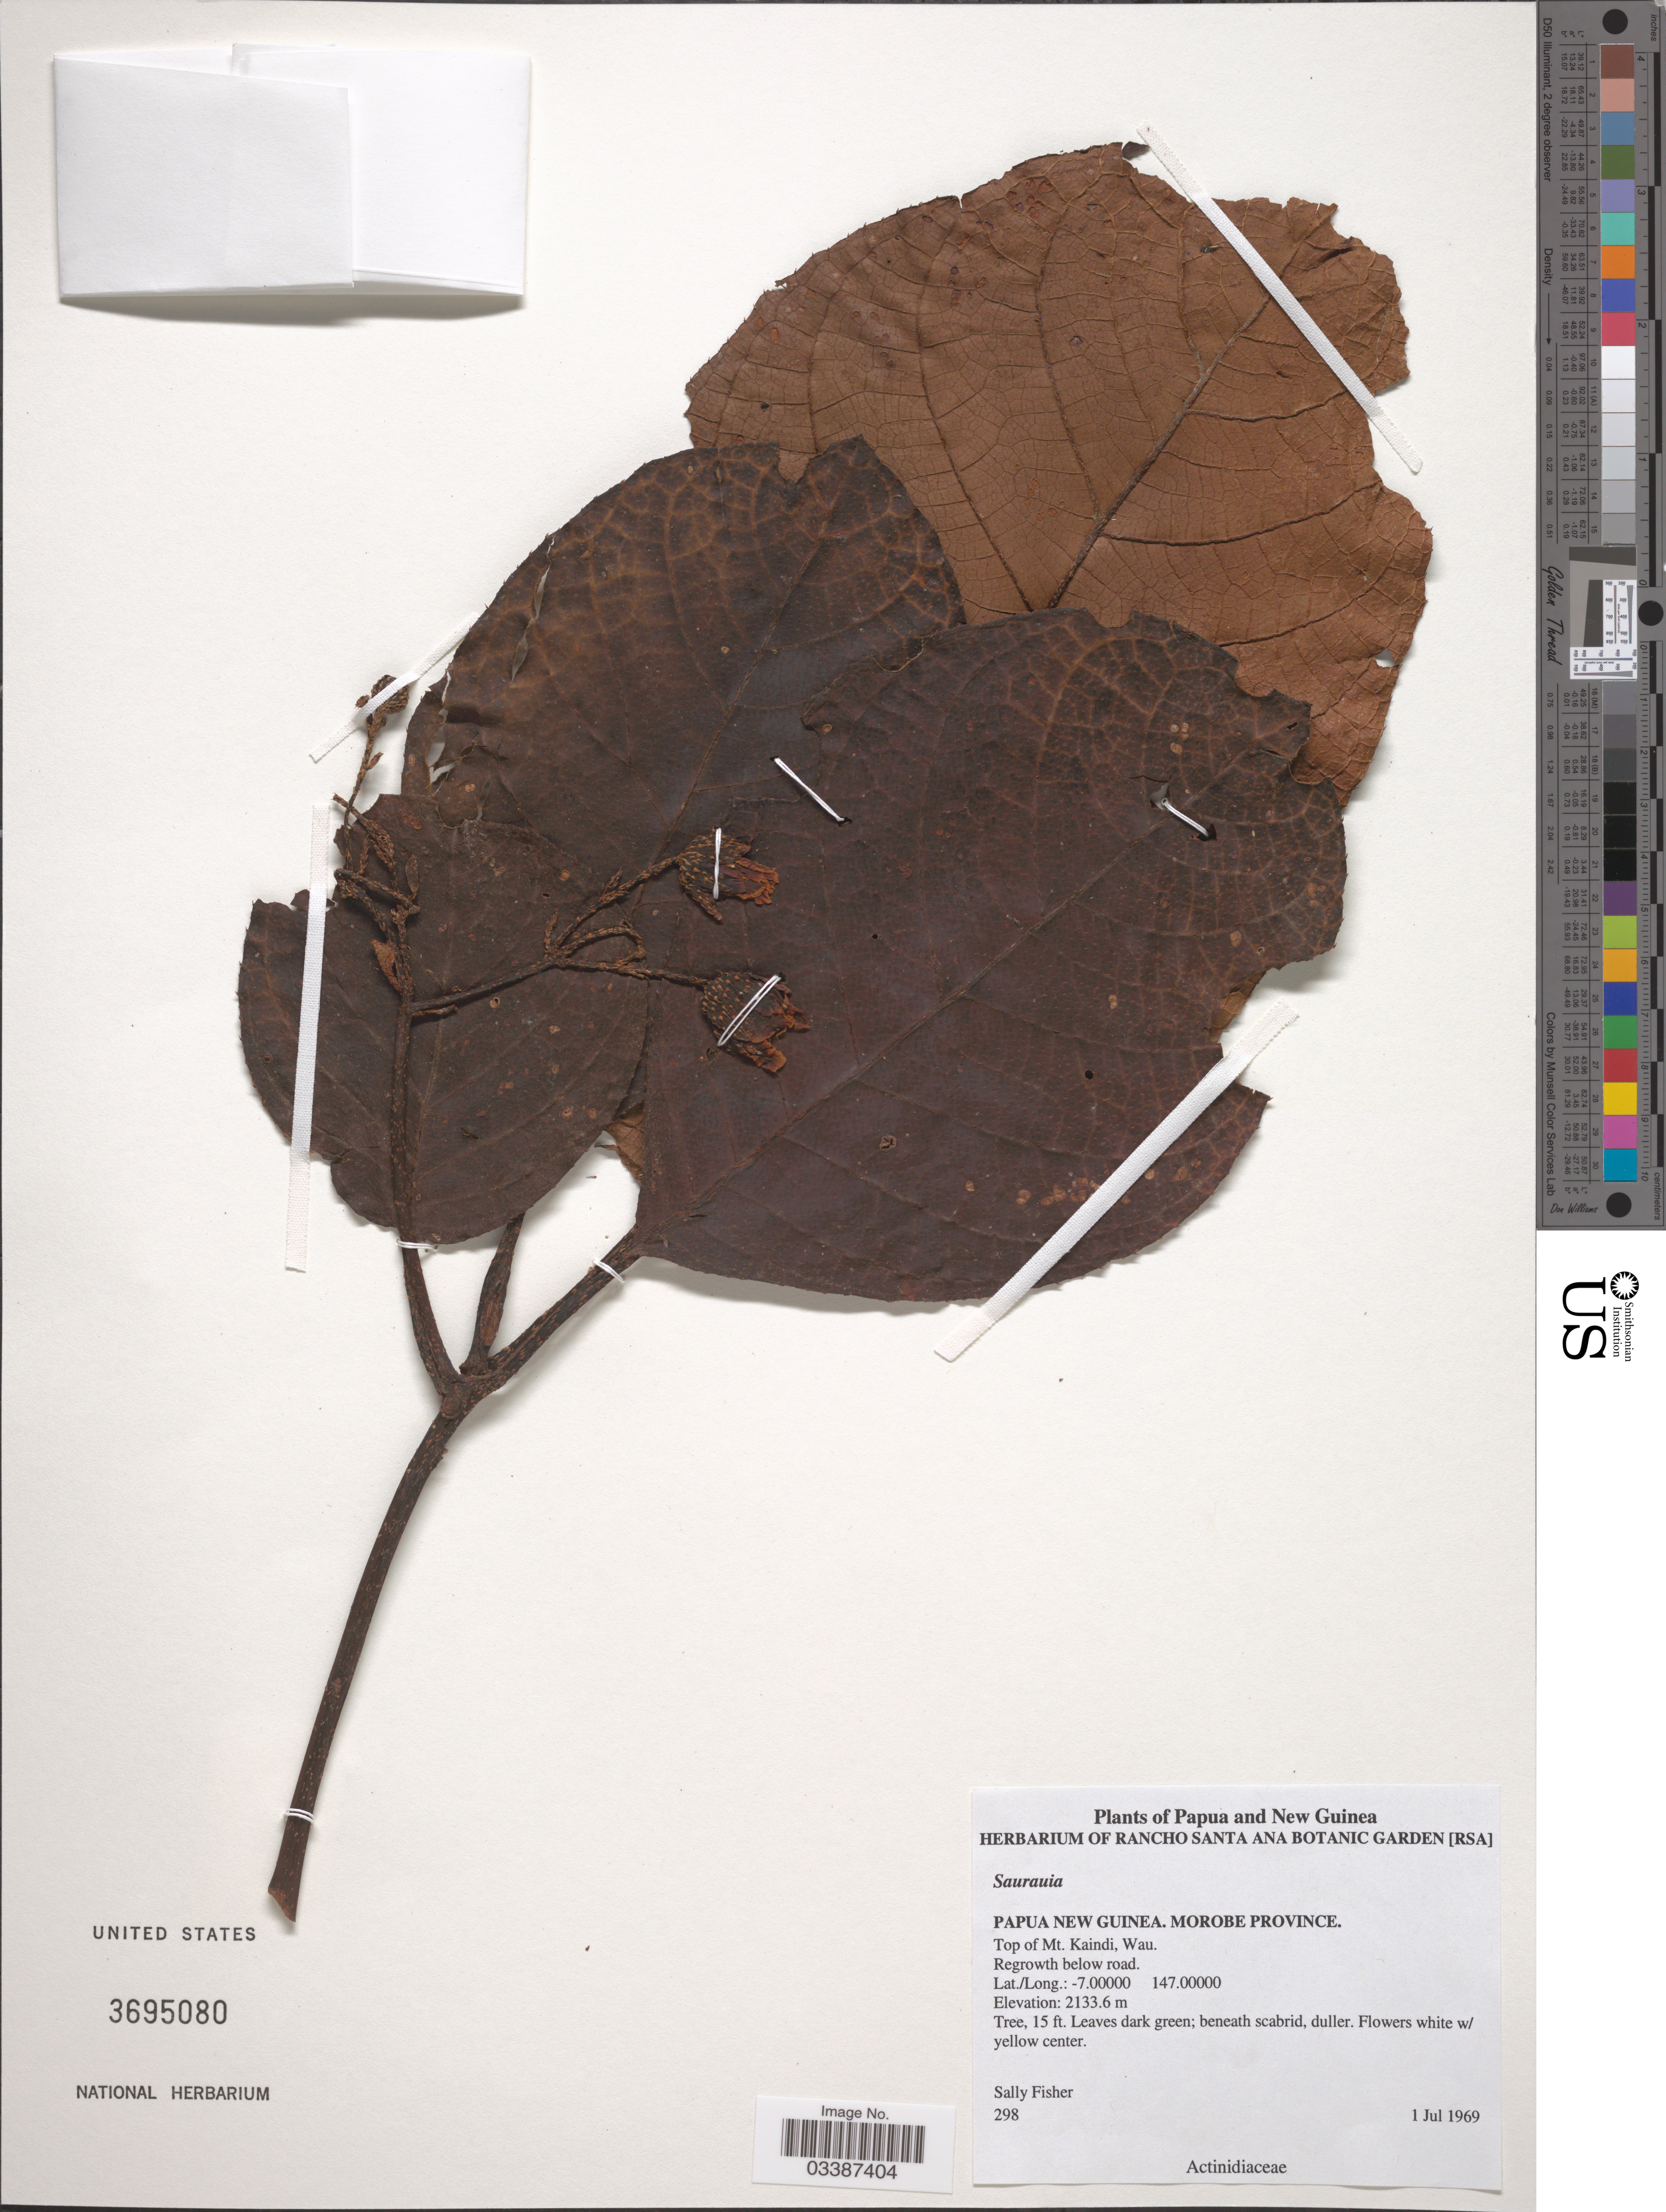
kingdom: Plantae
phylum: Tracheophyta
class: Magnoliopsida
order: Ericales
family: Actinidiaceae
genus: Saurauia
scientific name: Saurauia sp.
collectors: S. Fisher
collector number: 298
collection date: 1969-07-01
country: Papua New Guinea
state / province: Morobe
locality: Top of Mt. Kaindi, Wau.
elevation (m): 2133.6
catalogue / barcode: US 3695080